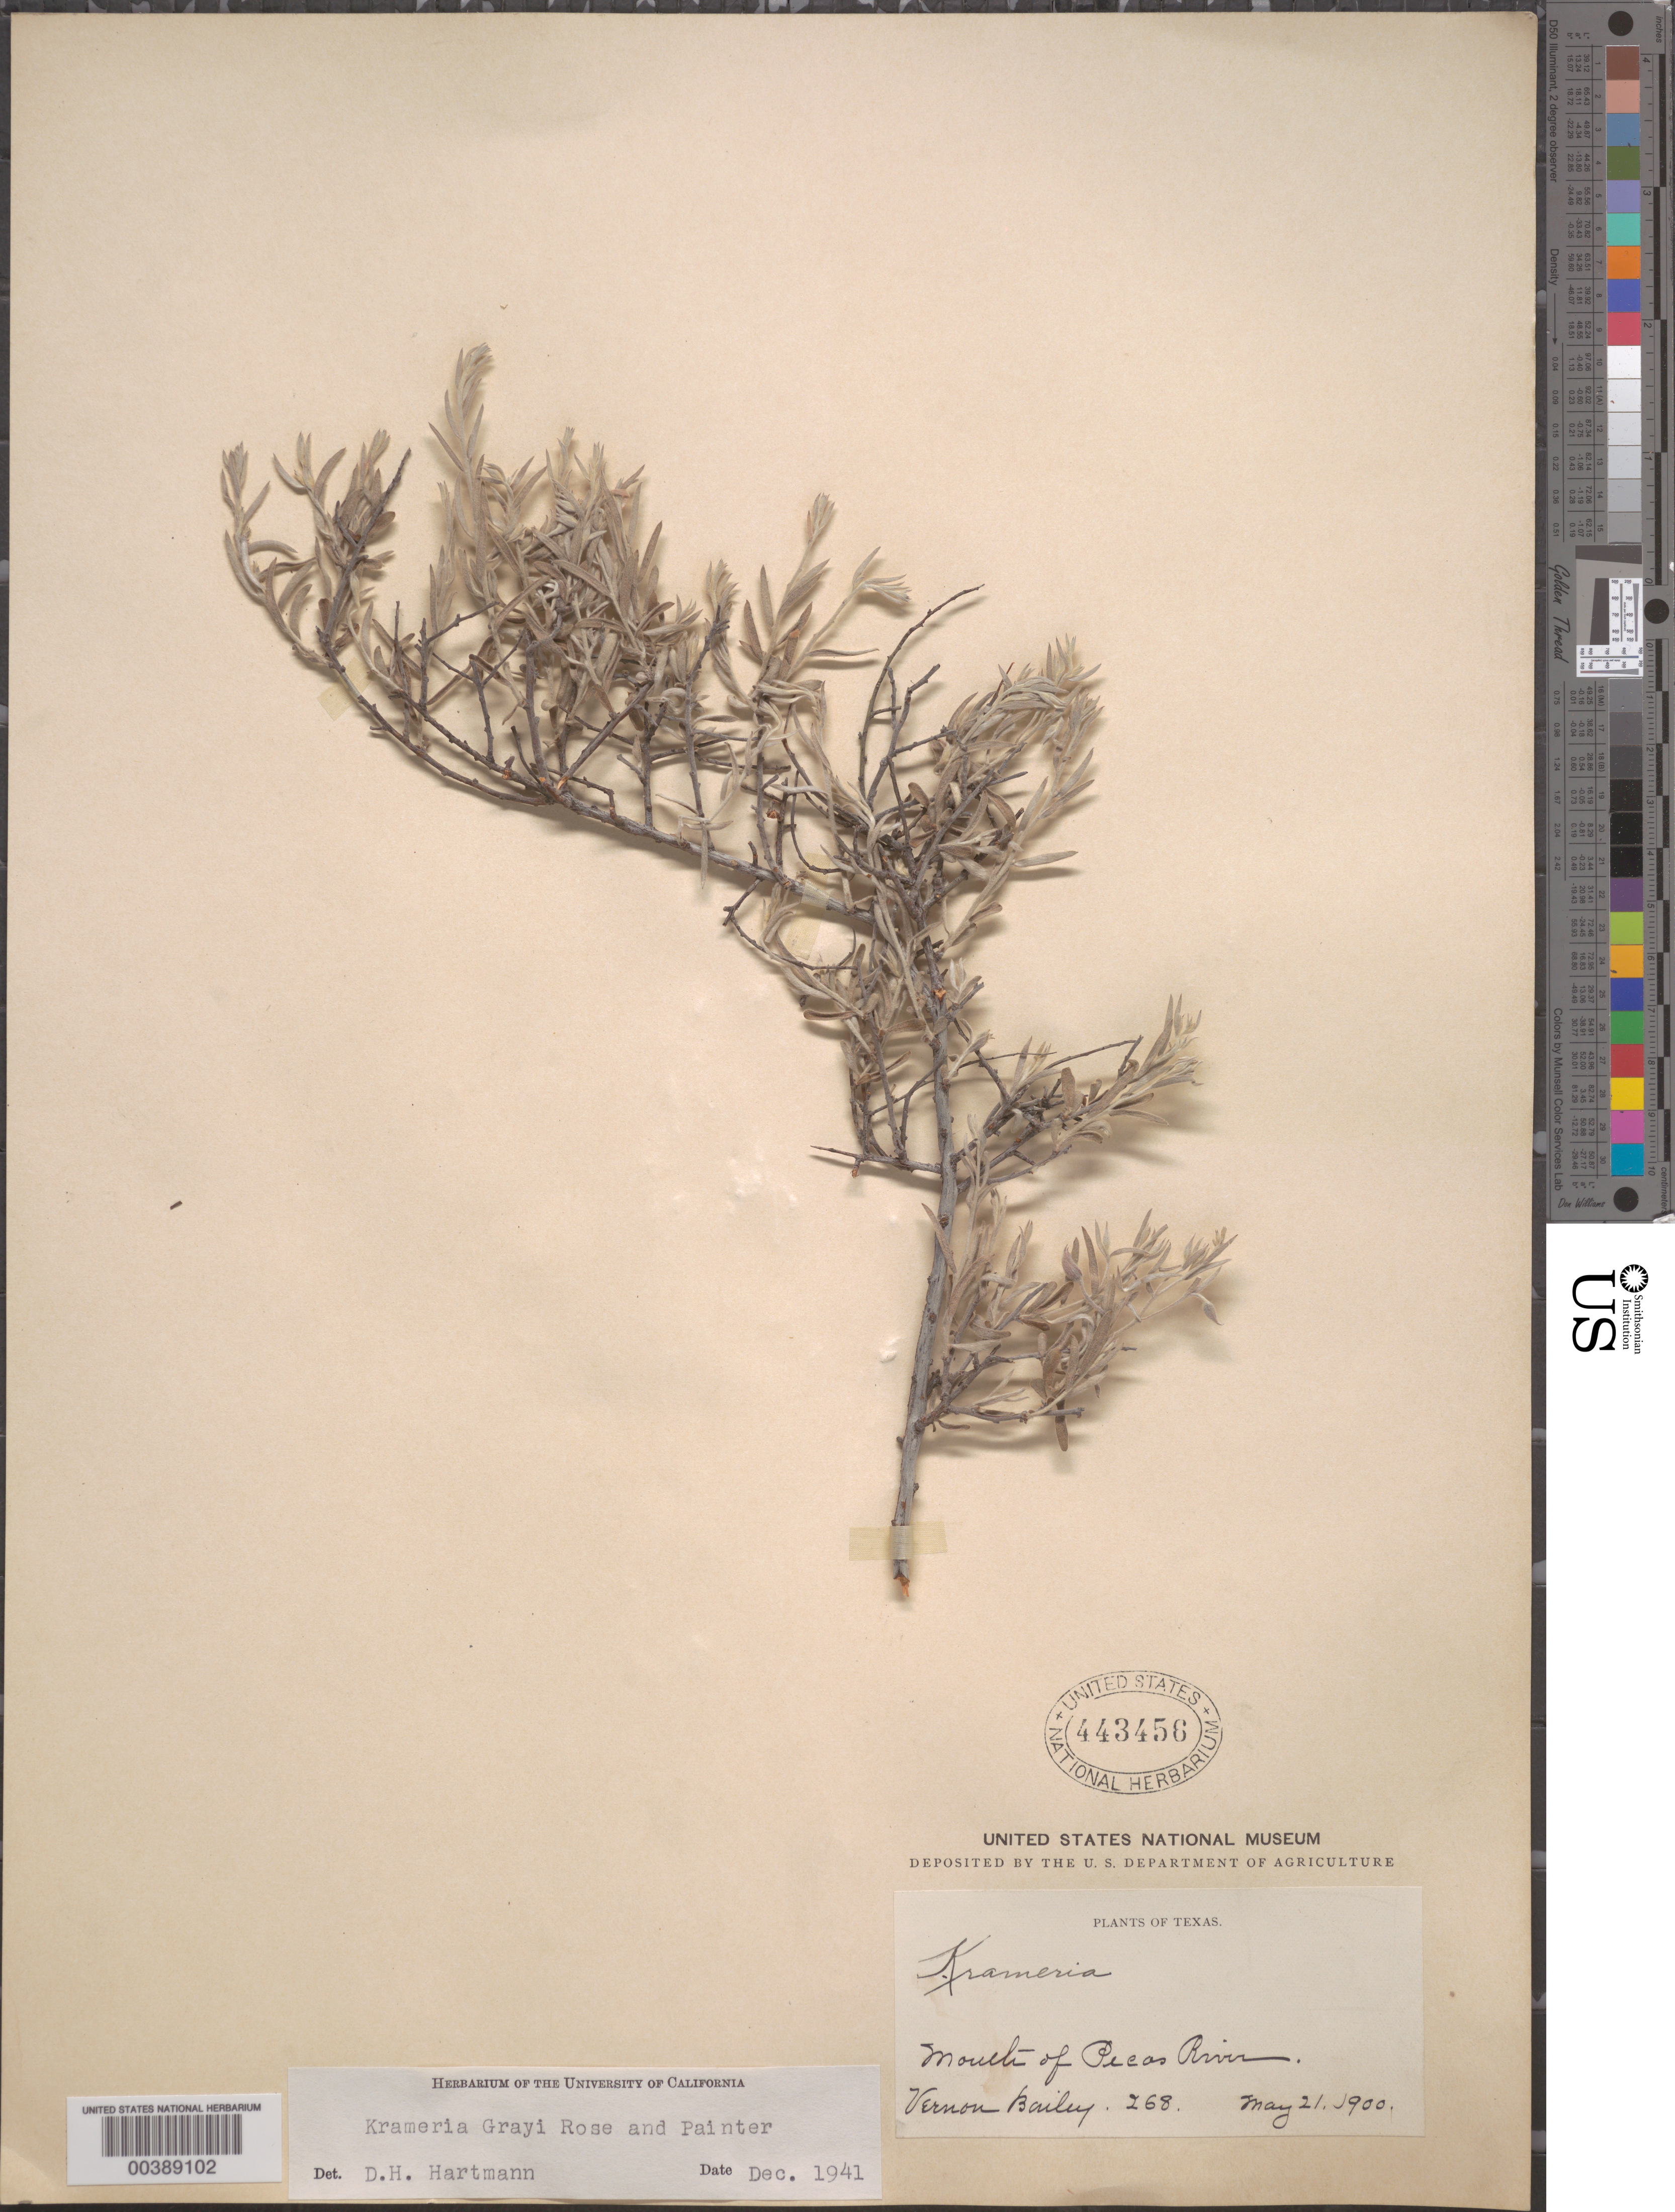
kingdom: Plantae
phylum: Tracheophyta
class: Magnoliopsida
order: Zygophyllales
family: Krameriaceae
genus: Krameria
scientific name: Krameria grayi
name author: Rose & J.H. Painter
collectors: V. O. Bailey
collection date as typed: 21 May 1900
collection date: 1900-05-21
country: United States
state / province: Texas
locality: Mouth of pecos river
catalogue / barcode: US 443456